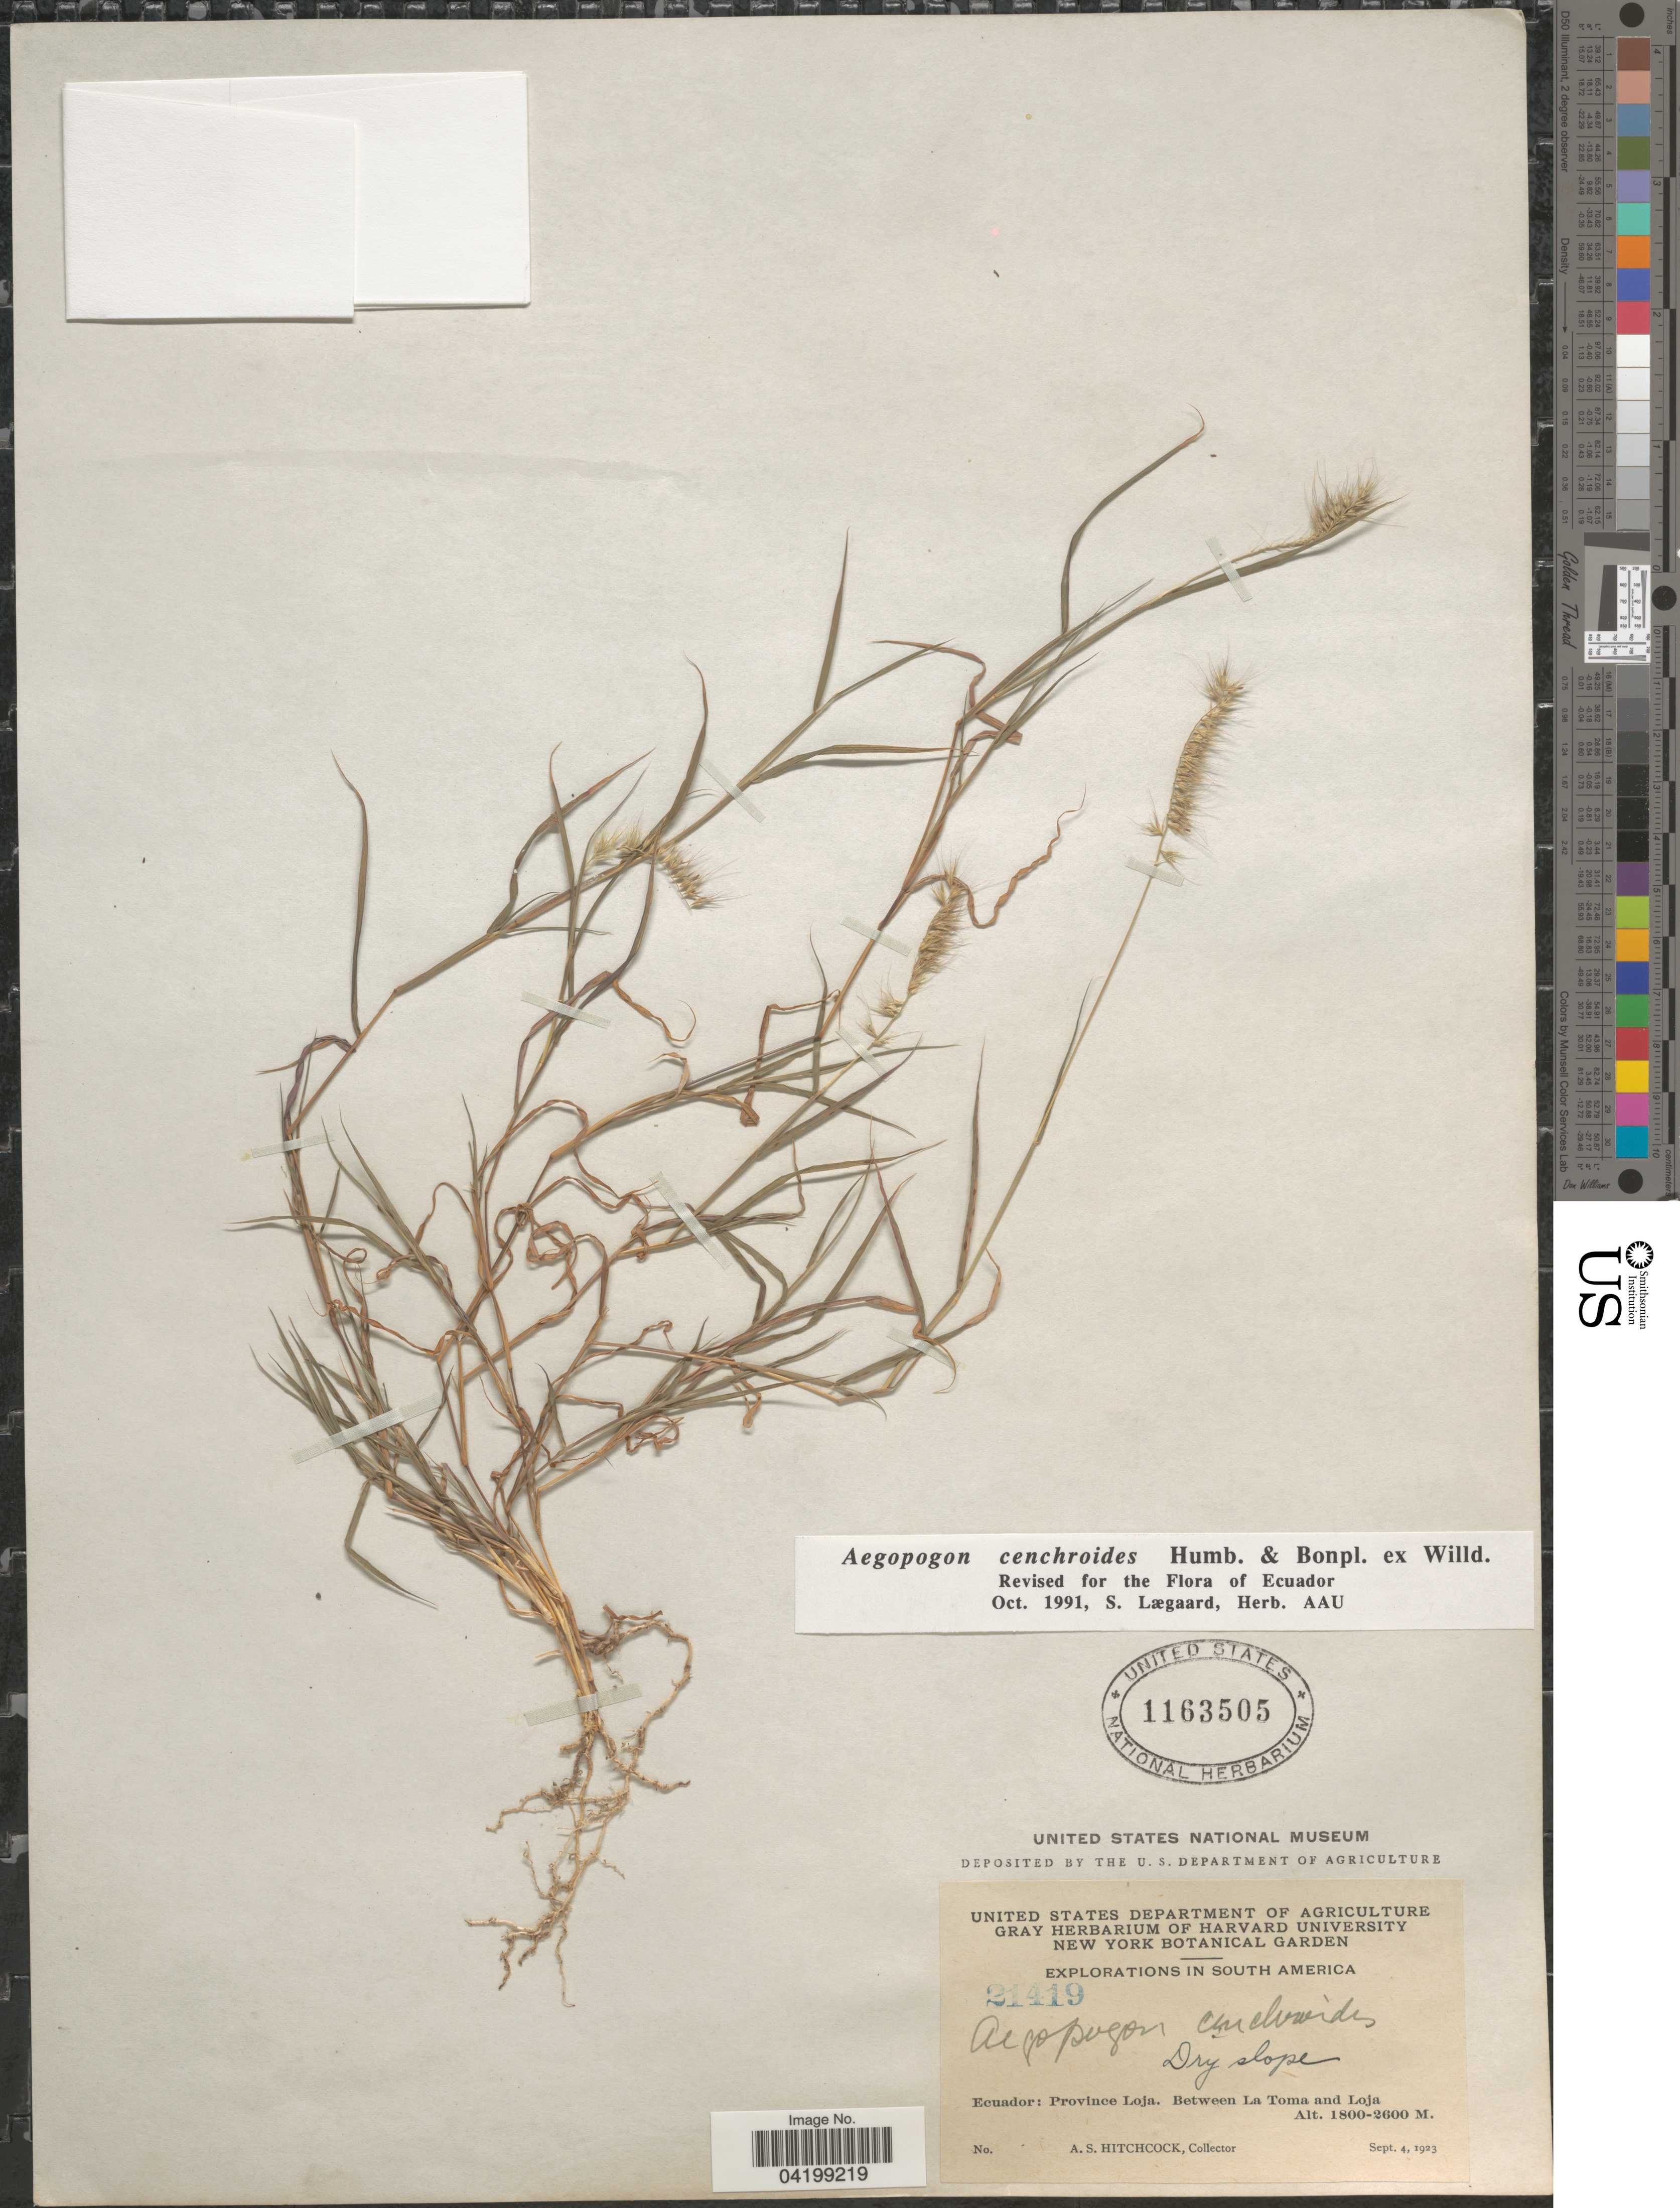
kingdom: Plantae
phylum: Tracheophyta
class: Liliopsida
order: Poales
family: Poaceae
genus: Muhlenbergia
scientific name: Muhlenbergia cenchroides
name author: (Humb. & Bonpl. ex Willd.) P.M. Peterson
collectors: A. S. Hitchcock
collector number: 21419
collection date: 1923-09-04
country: Ecuador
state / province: Loja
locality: Explorations in South America. Between La Toma and Loja.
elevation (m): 1800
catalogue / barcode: US 1163505